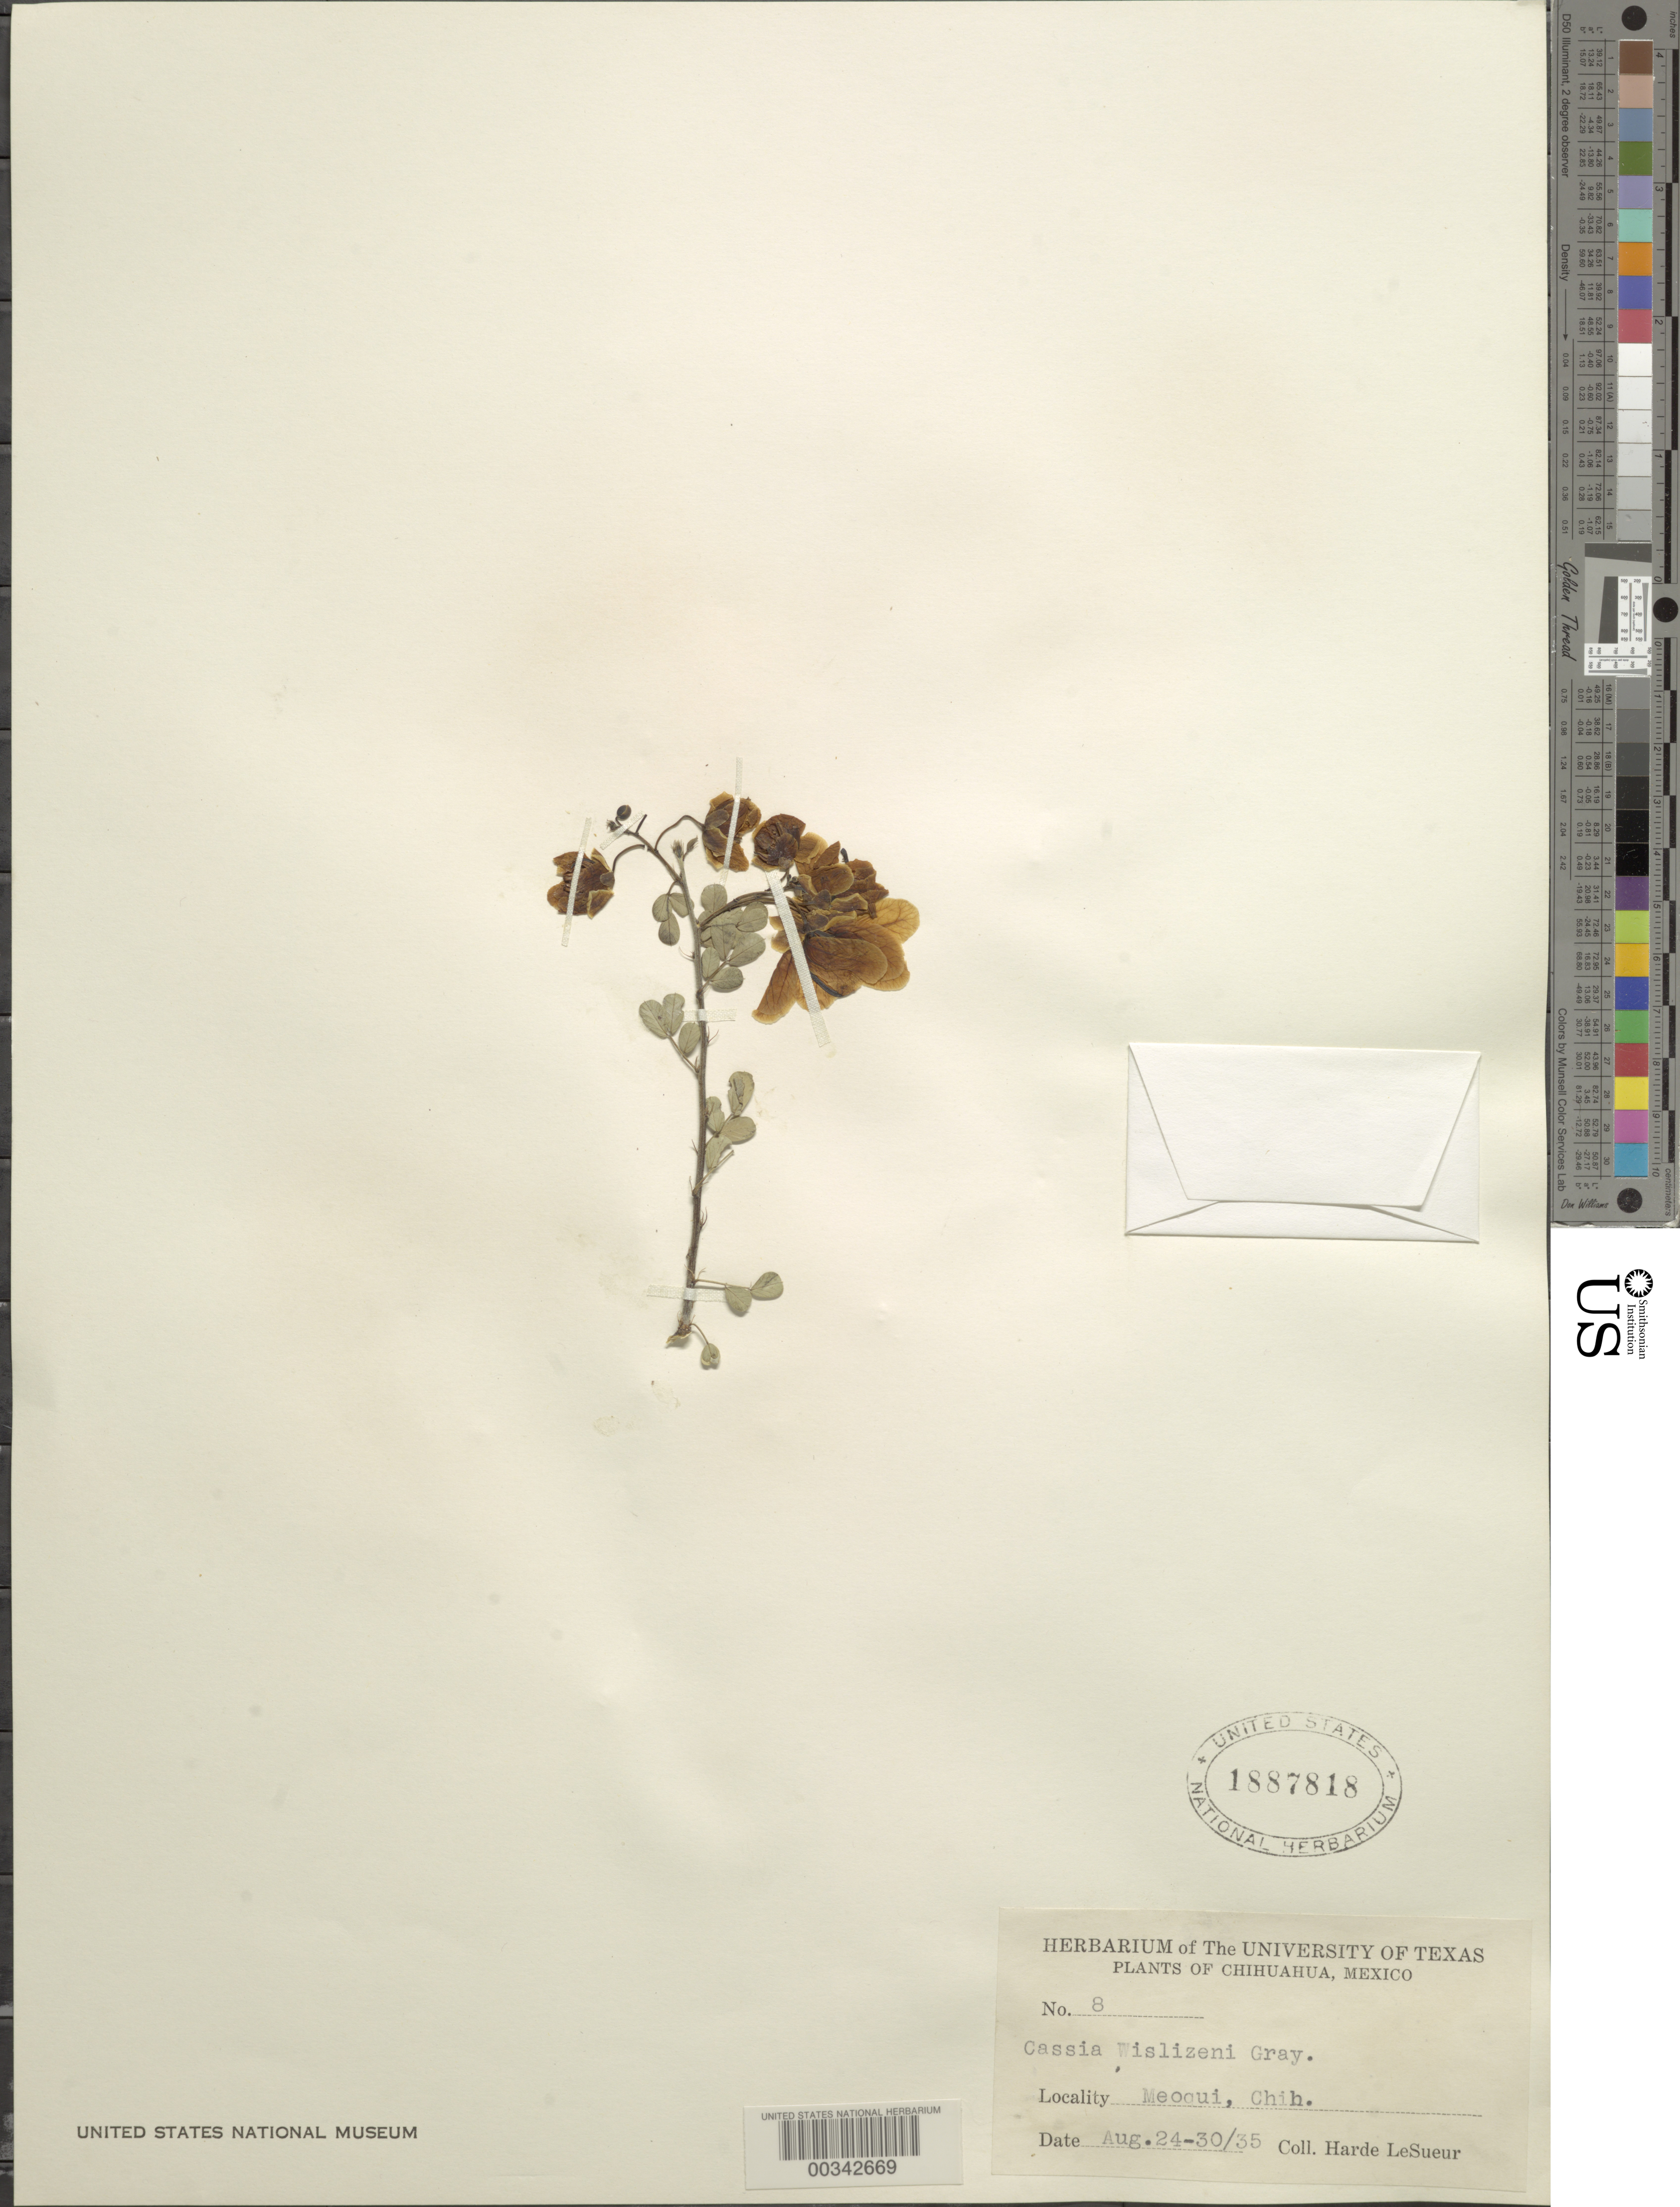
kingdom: Plantae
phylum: Tracheophyta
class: Magnoliopsida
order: Fabales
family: Fabaceae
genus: Senna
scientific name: Senna wislizeni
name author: (A. Gray) H.S. Irwin & Barneby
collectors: D. H. LeSueur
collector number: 8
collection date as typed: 24 Aug 1930 to 30 Aug 1930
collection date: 1930-08-24/1930-08-30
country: Mexico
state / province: Chihuahua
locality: Meoqui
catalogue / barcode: US 1887818